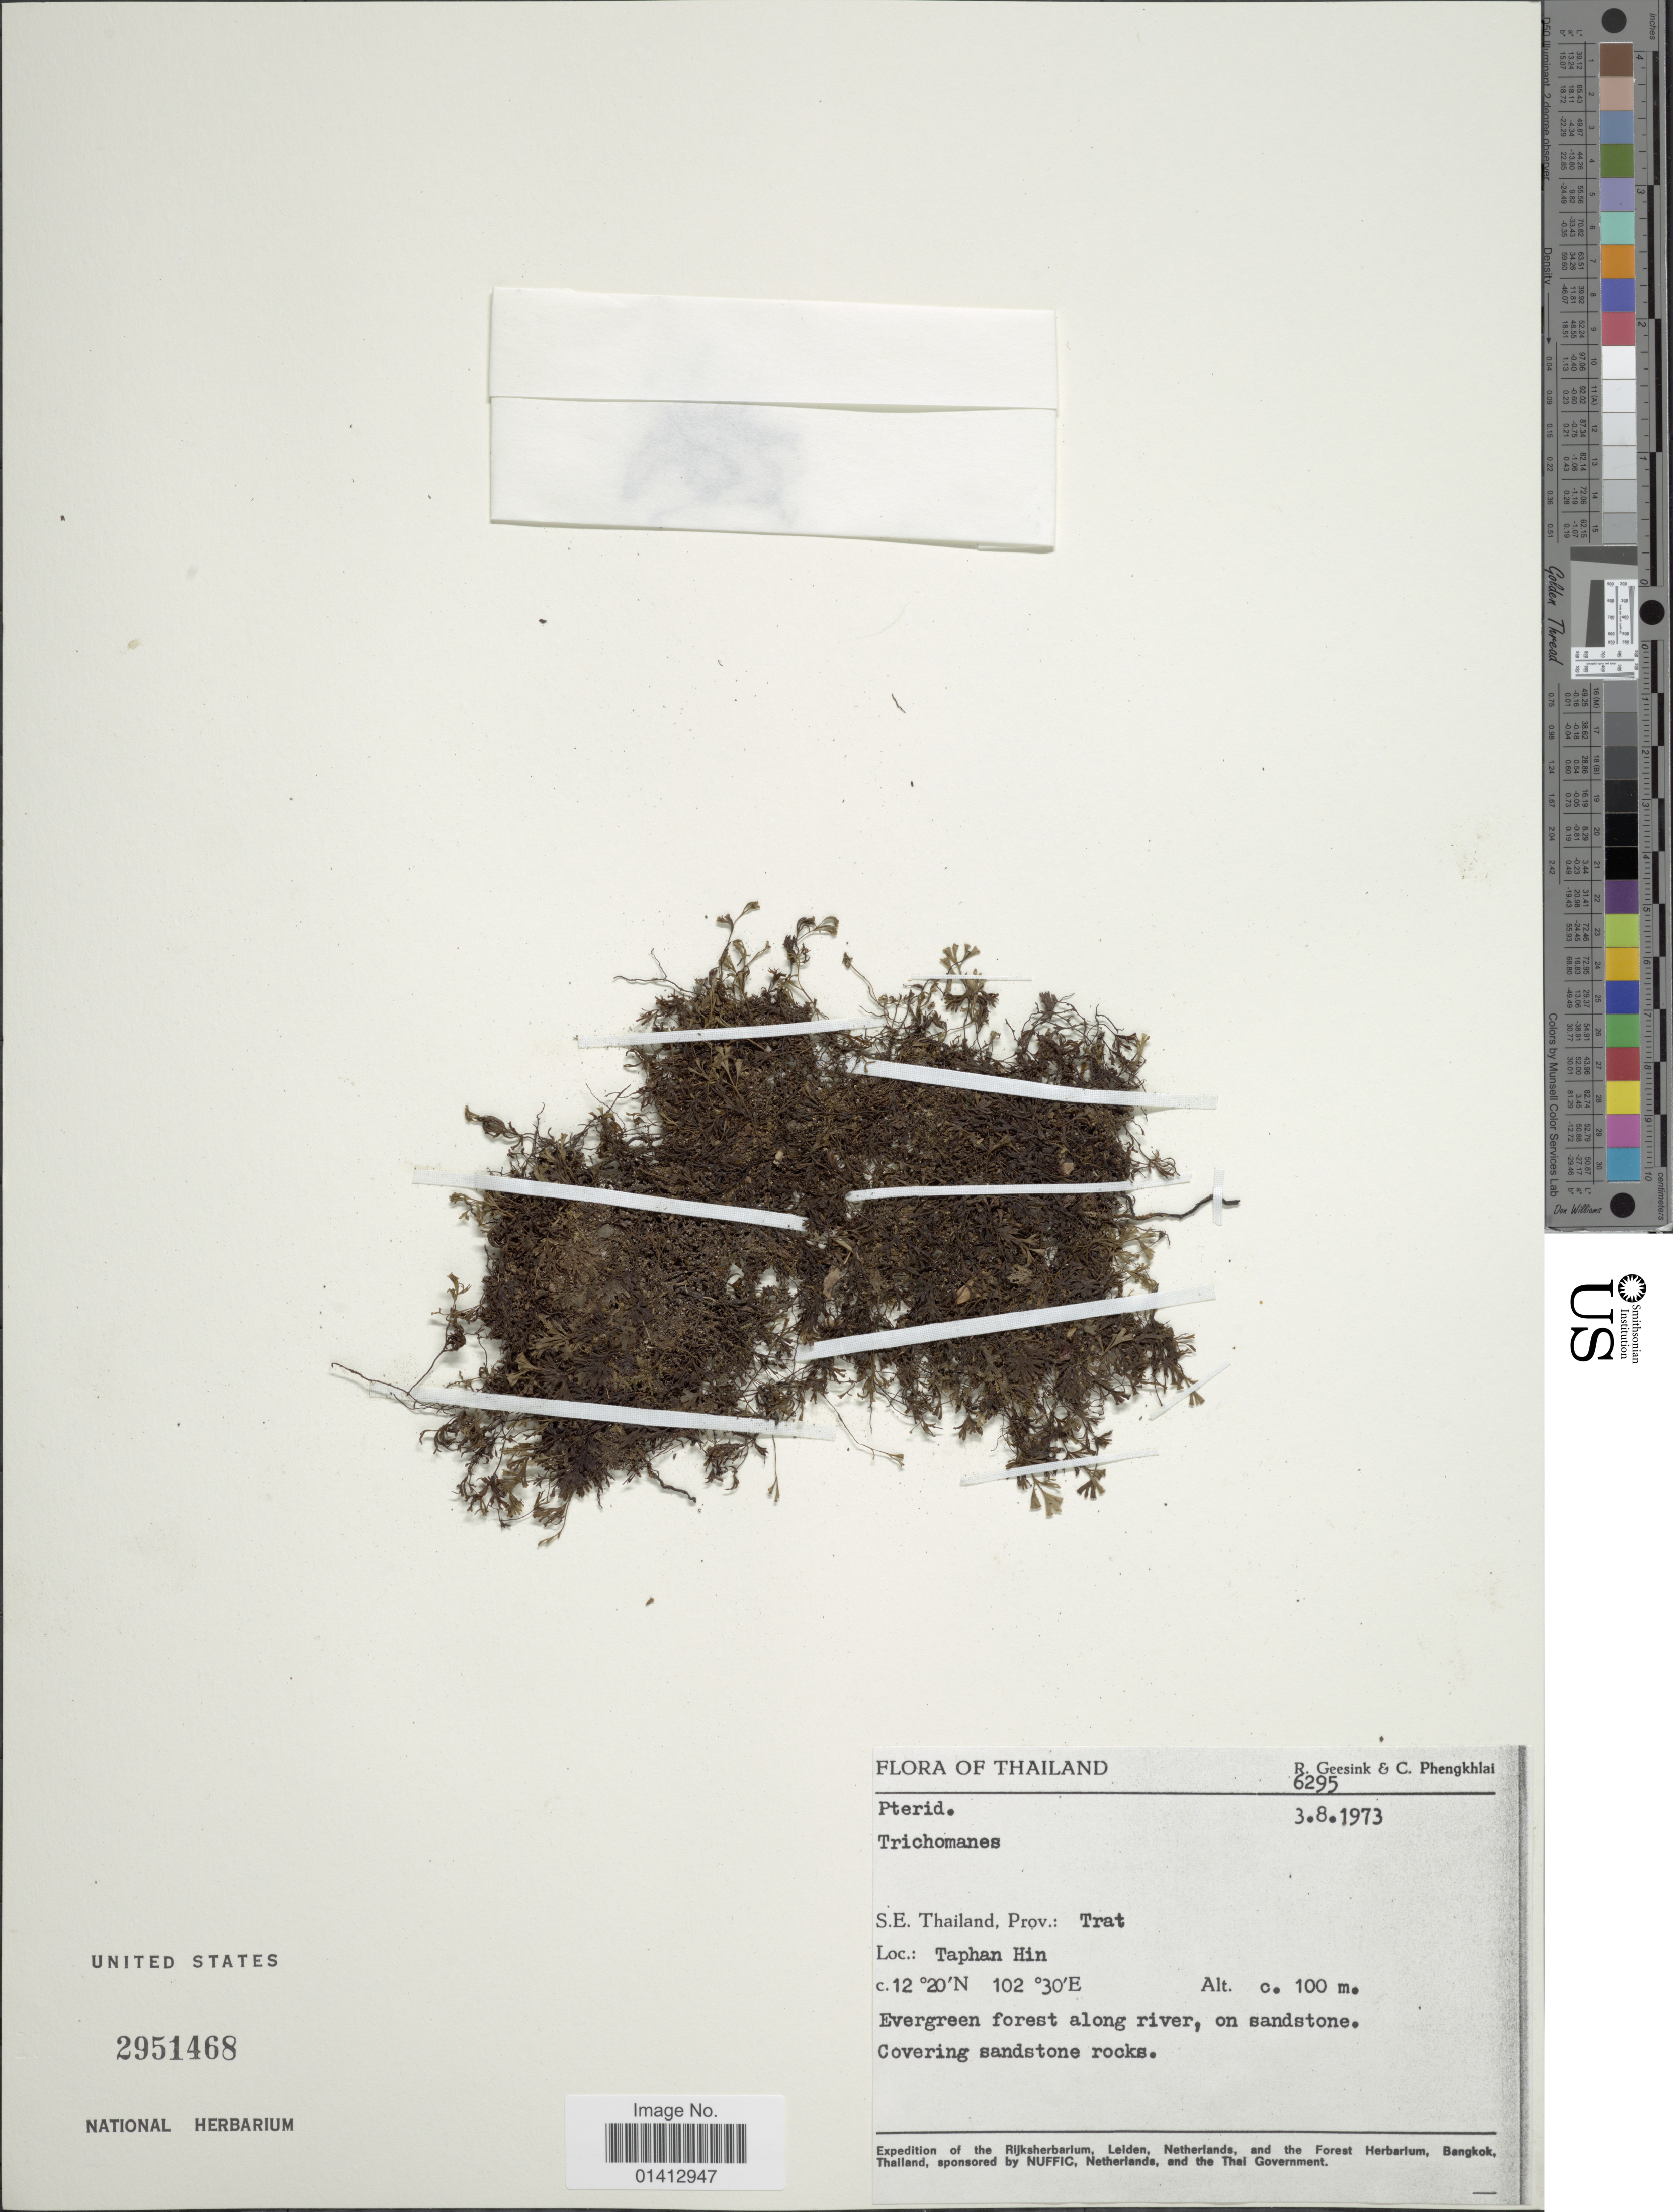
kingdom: Plantae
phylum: Tracheophyta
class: Polypodiopsida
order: Hymenophyllales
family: Hymenophyllaceae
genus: Crepidomanes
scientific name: Crepidomanes sp.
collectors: R. Geesink & C. Phengklai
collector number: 6295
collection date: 1973-08-03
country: Thailand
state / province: Trat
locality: S.E. Thailand, Prov.: Trat, Taphan Hin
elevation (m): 100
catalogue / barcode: US 2951468